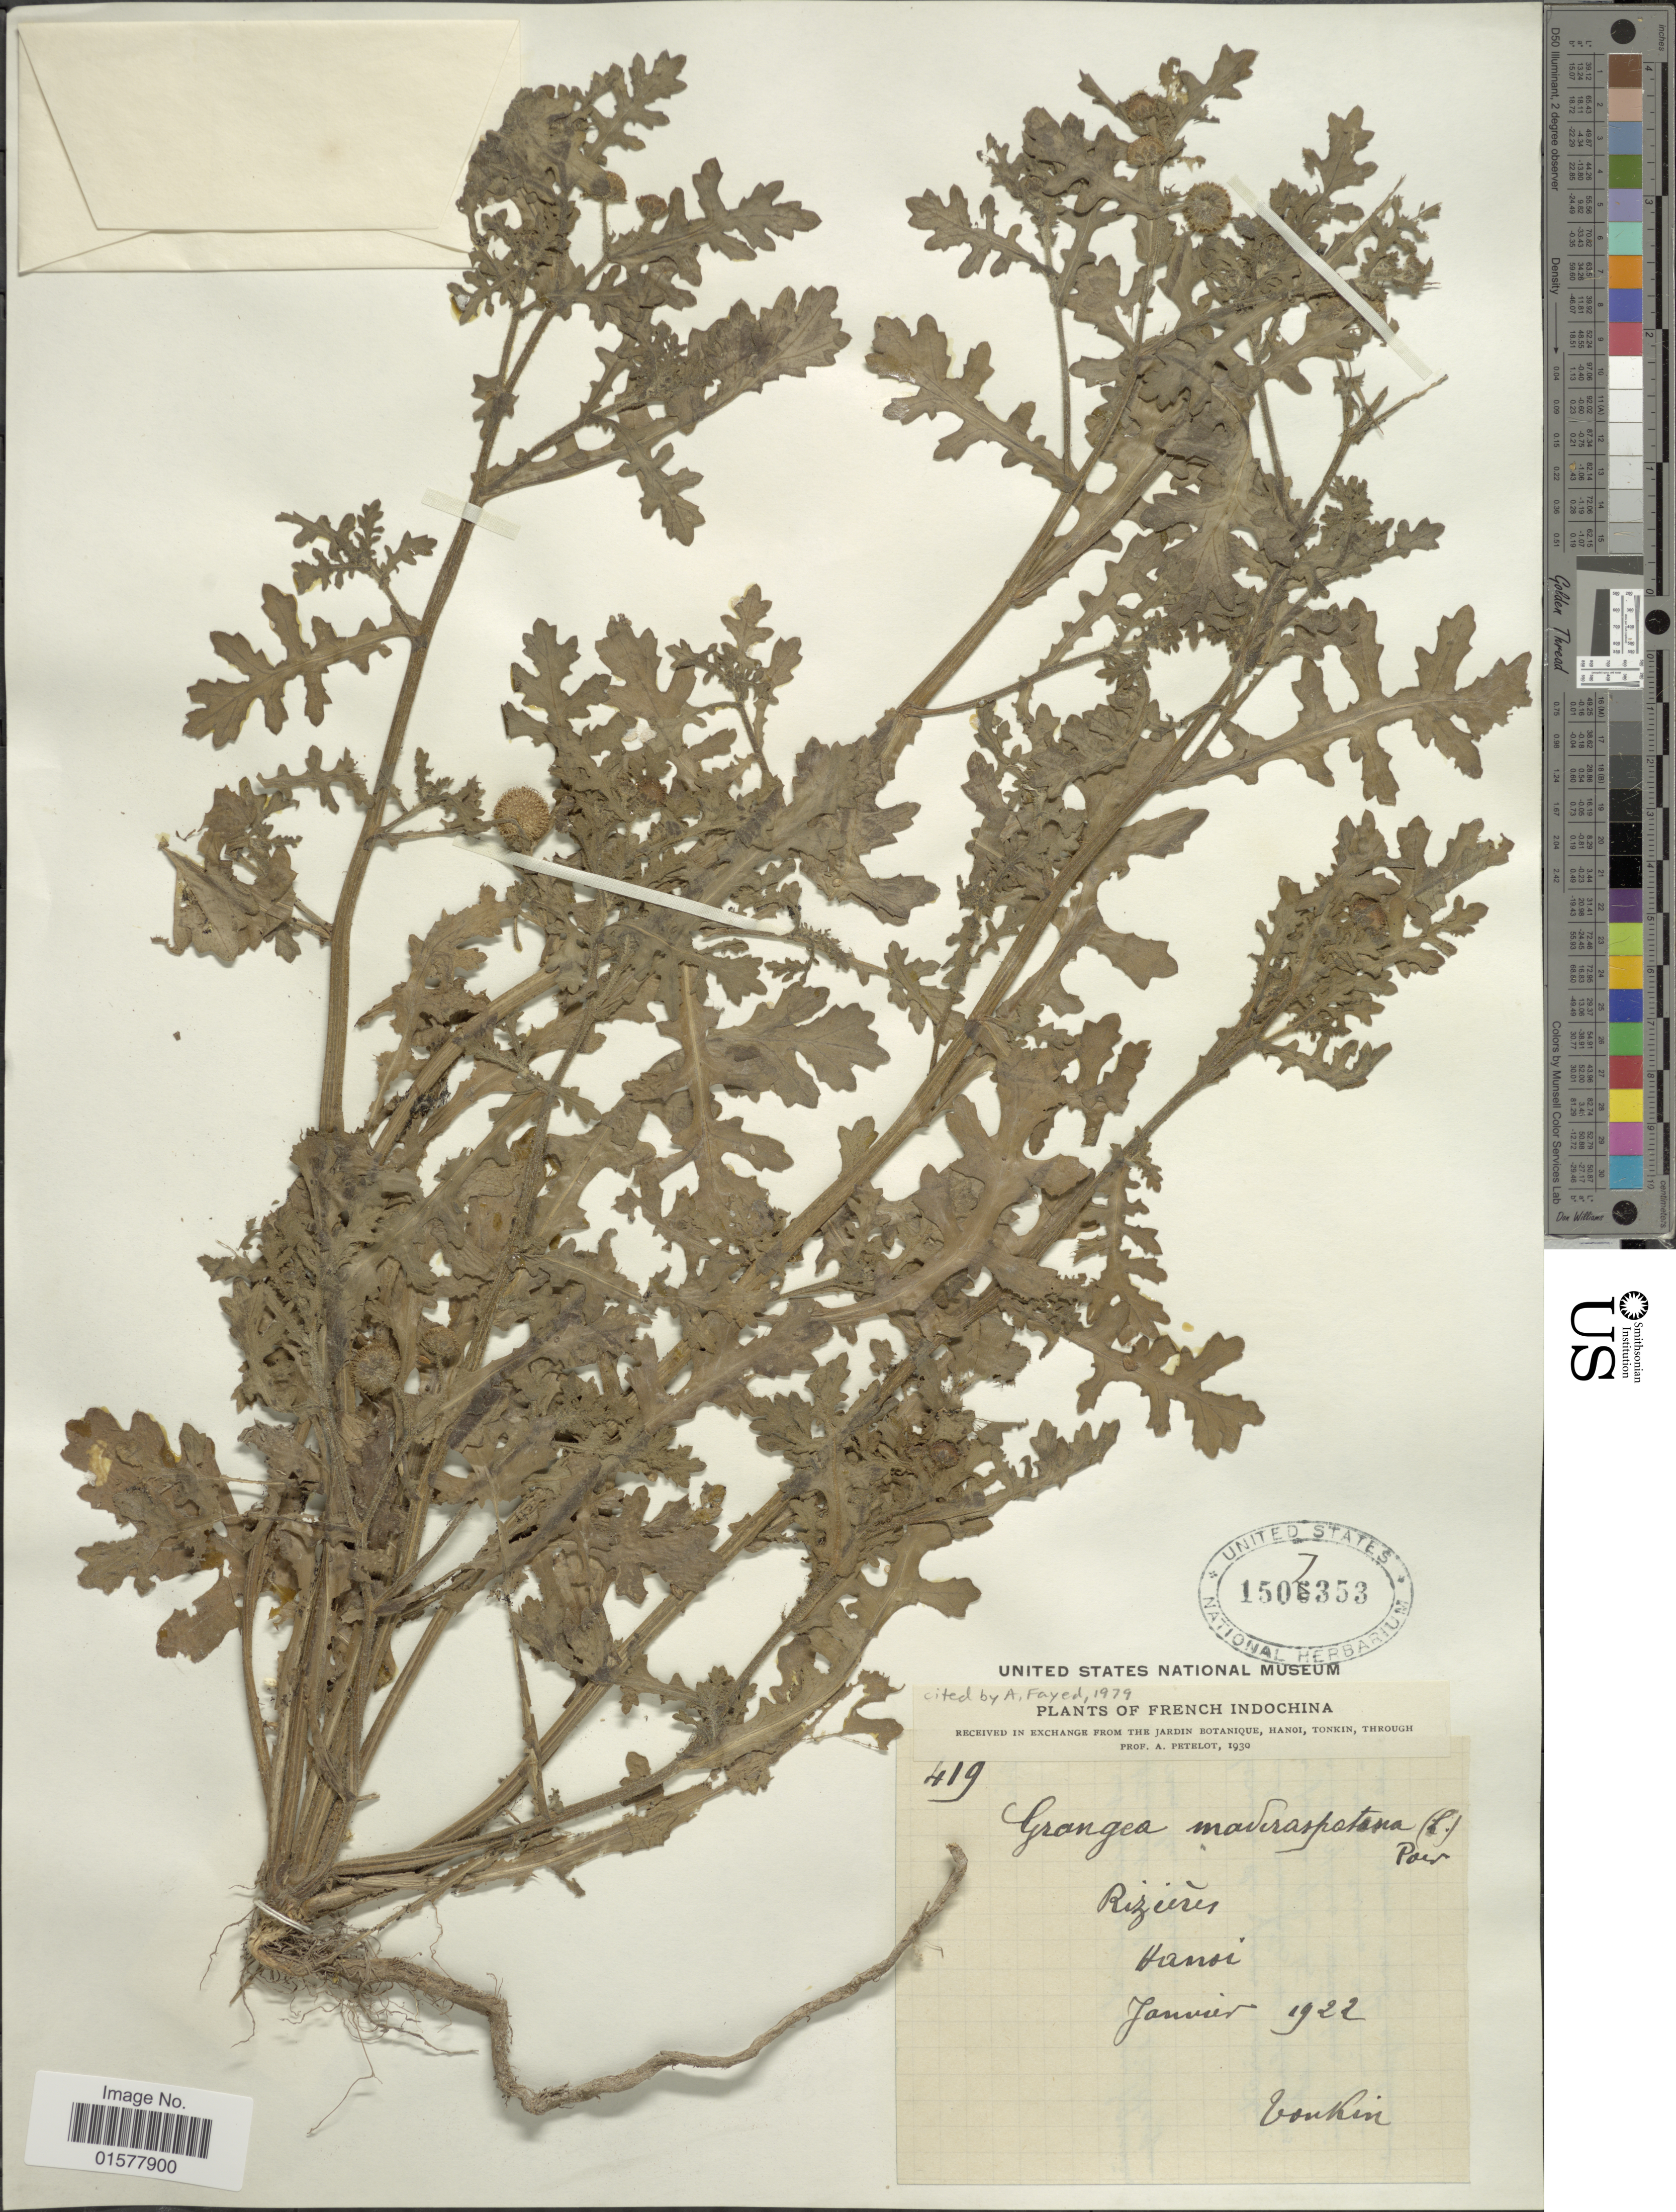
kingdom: Plantae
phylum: Tracheophyta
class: Magnoliopsida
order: Asterales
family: Asteraceae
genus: Grangea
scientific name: Grangea maderaspatana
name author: (L.) Poir.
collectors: A. Petelot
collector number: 419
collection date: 1922-01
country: Vietnam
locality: Tonkin. Hanoi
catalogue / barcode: US 1507353